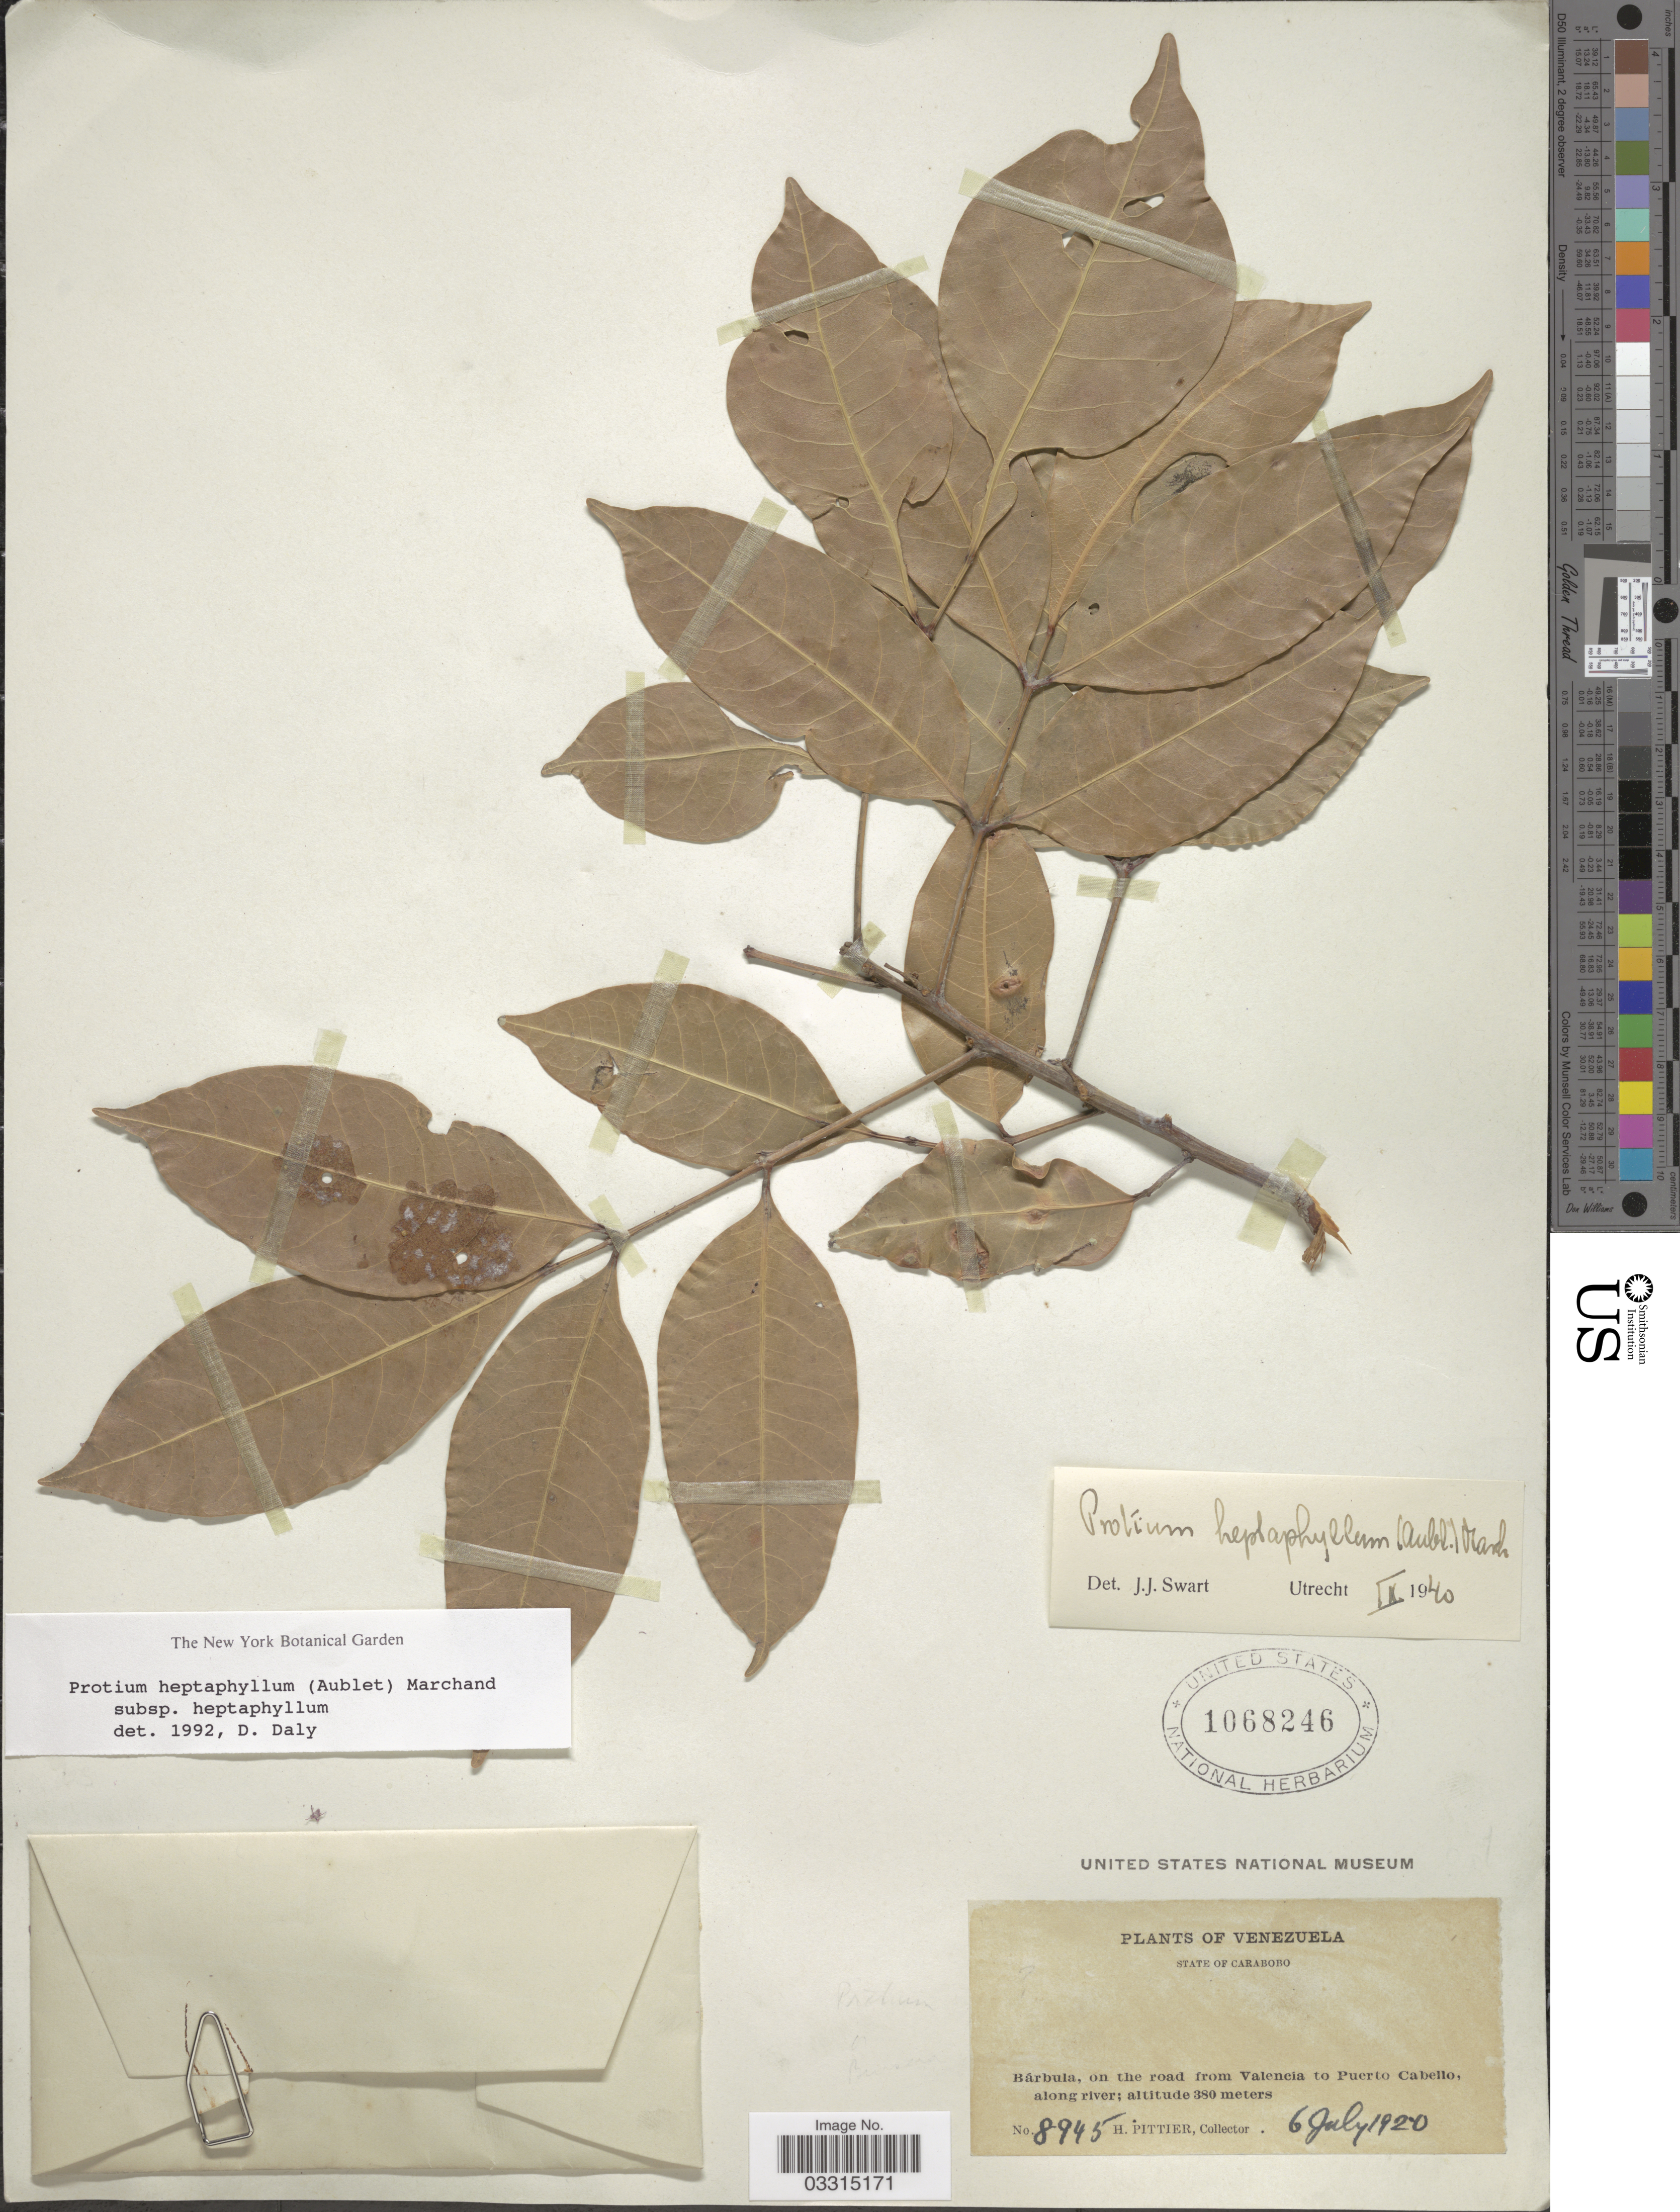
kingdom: Plantae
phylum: Tracheophyta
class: Magnoliopsida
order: Sapindales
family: Burseraceae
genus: Protium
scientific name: Protium heptaphyllum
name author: (Aubl.) Marchand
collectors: H. F. Pittier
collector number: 8945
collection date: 1920-07-06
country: Venezuela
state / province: Carabobo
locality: Bárbula, on the road from Valencia to Puerto Cabello, along river.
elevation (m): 380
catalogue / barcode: US 1068246